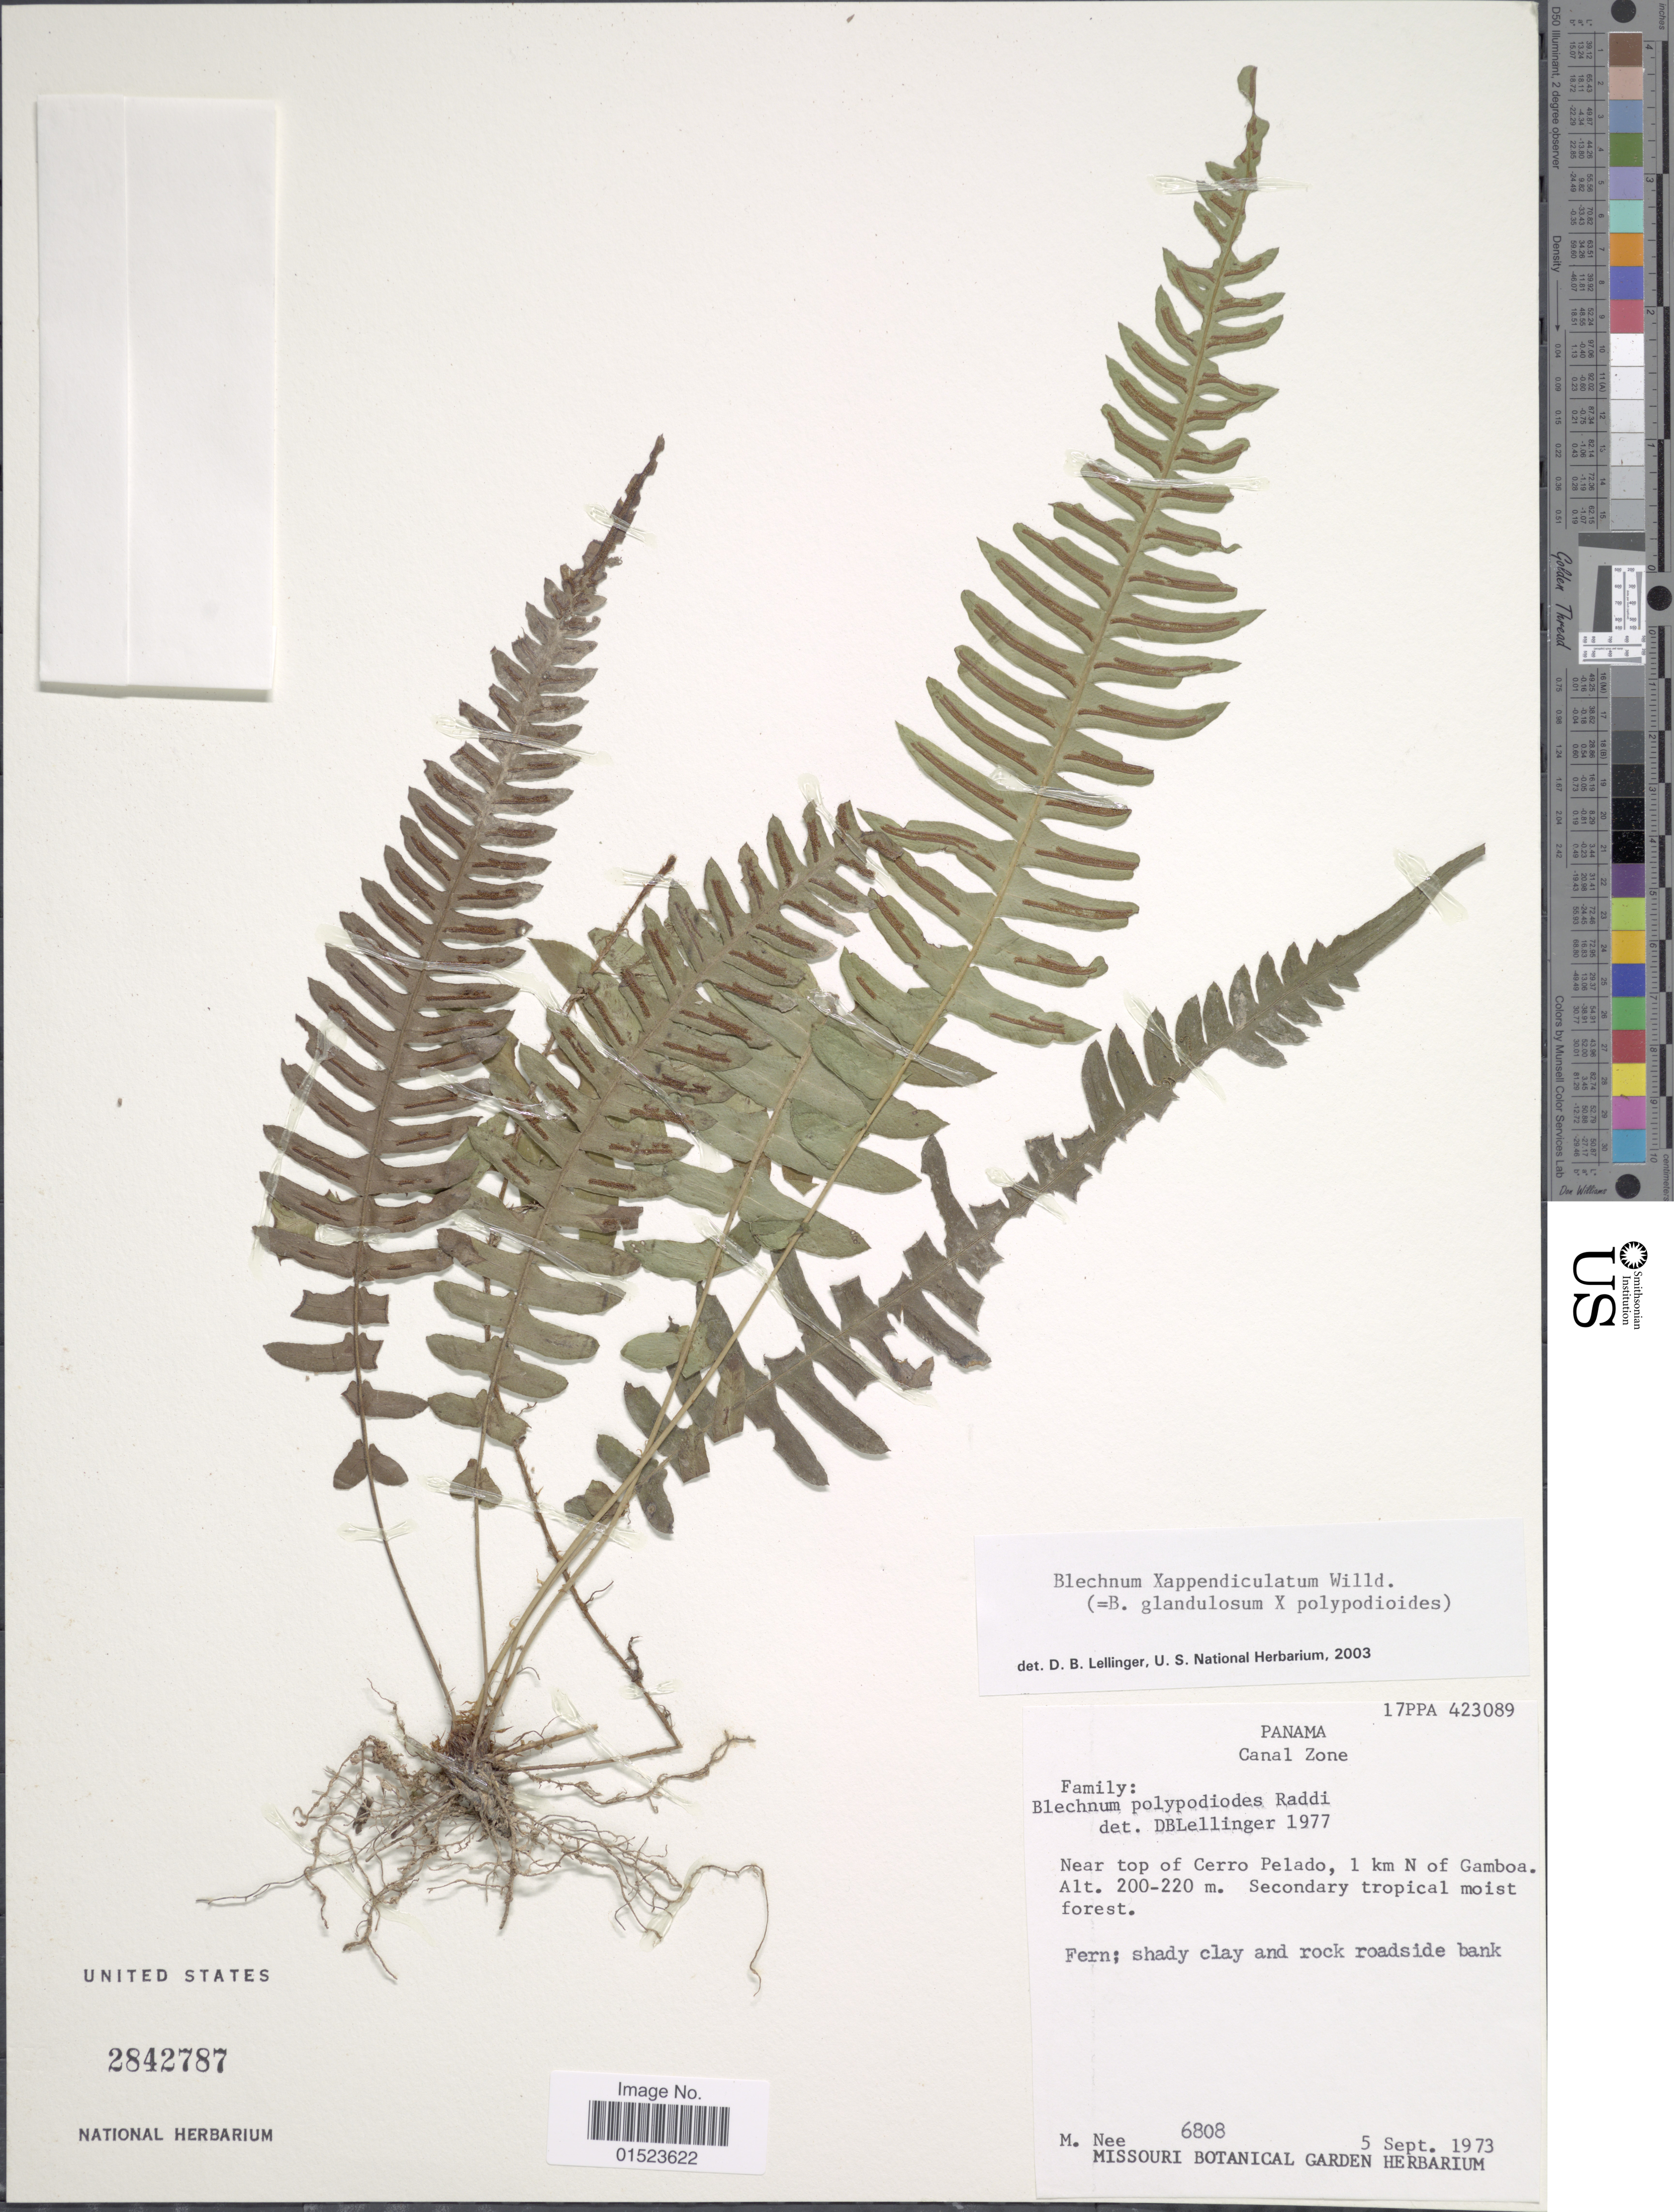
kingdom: Plantae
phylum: Tracheophyta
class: Polypodiopsida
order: Polypodiales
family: Blechnaceae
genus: Blechnum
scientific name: Blechnum appendiculatum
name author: Willd.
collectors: M. Nee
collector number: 6808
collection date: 1973-09-05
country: Panama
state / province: Colón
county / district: Canal Zone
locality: Near top of Cerro Pelado, 1 km N of Gamboa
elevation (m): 200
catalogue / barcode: US 2842787